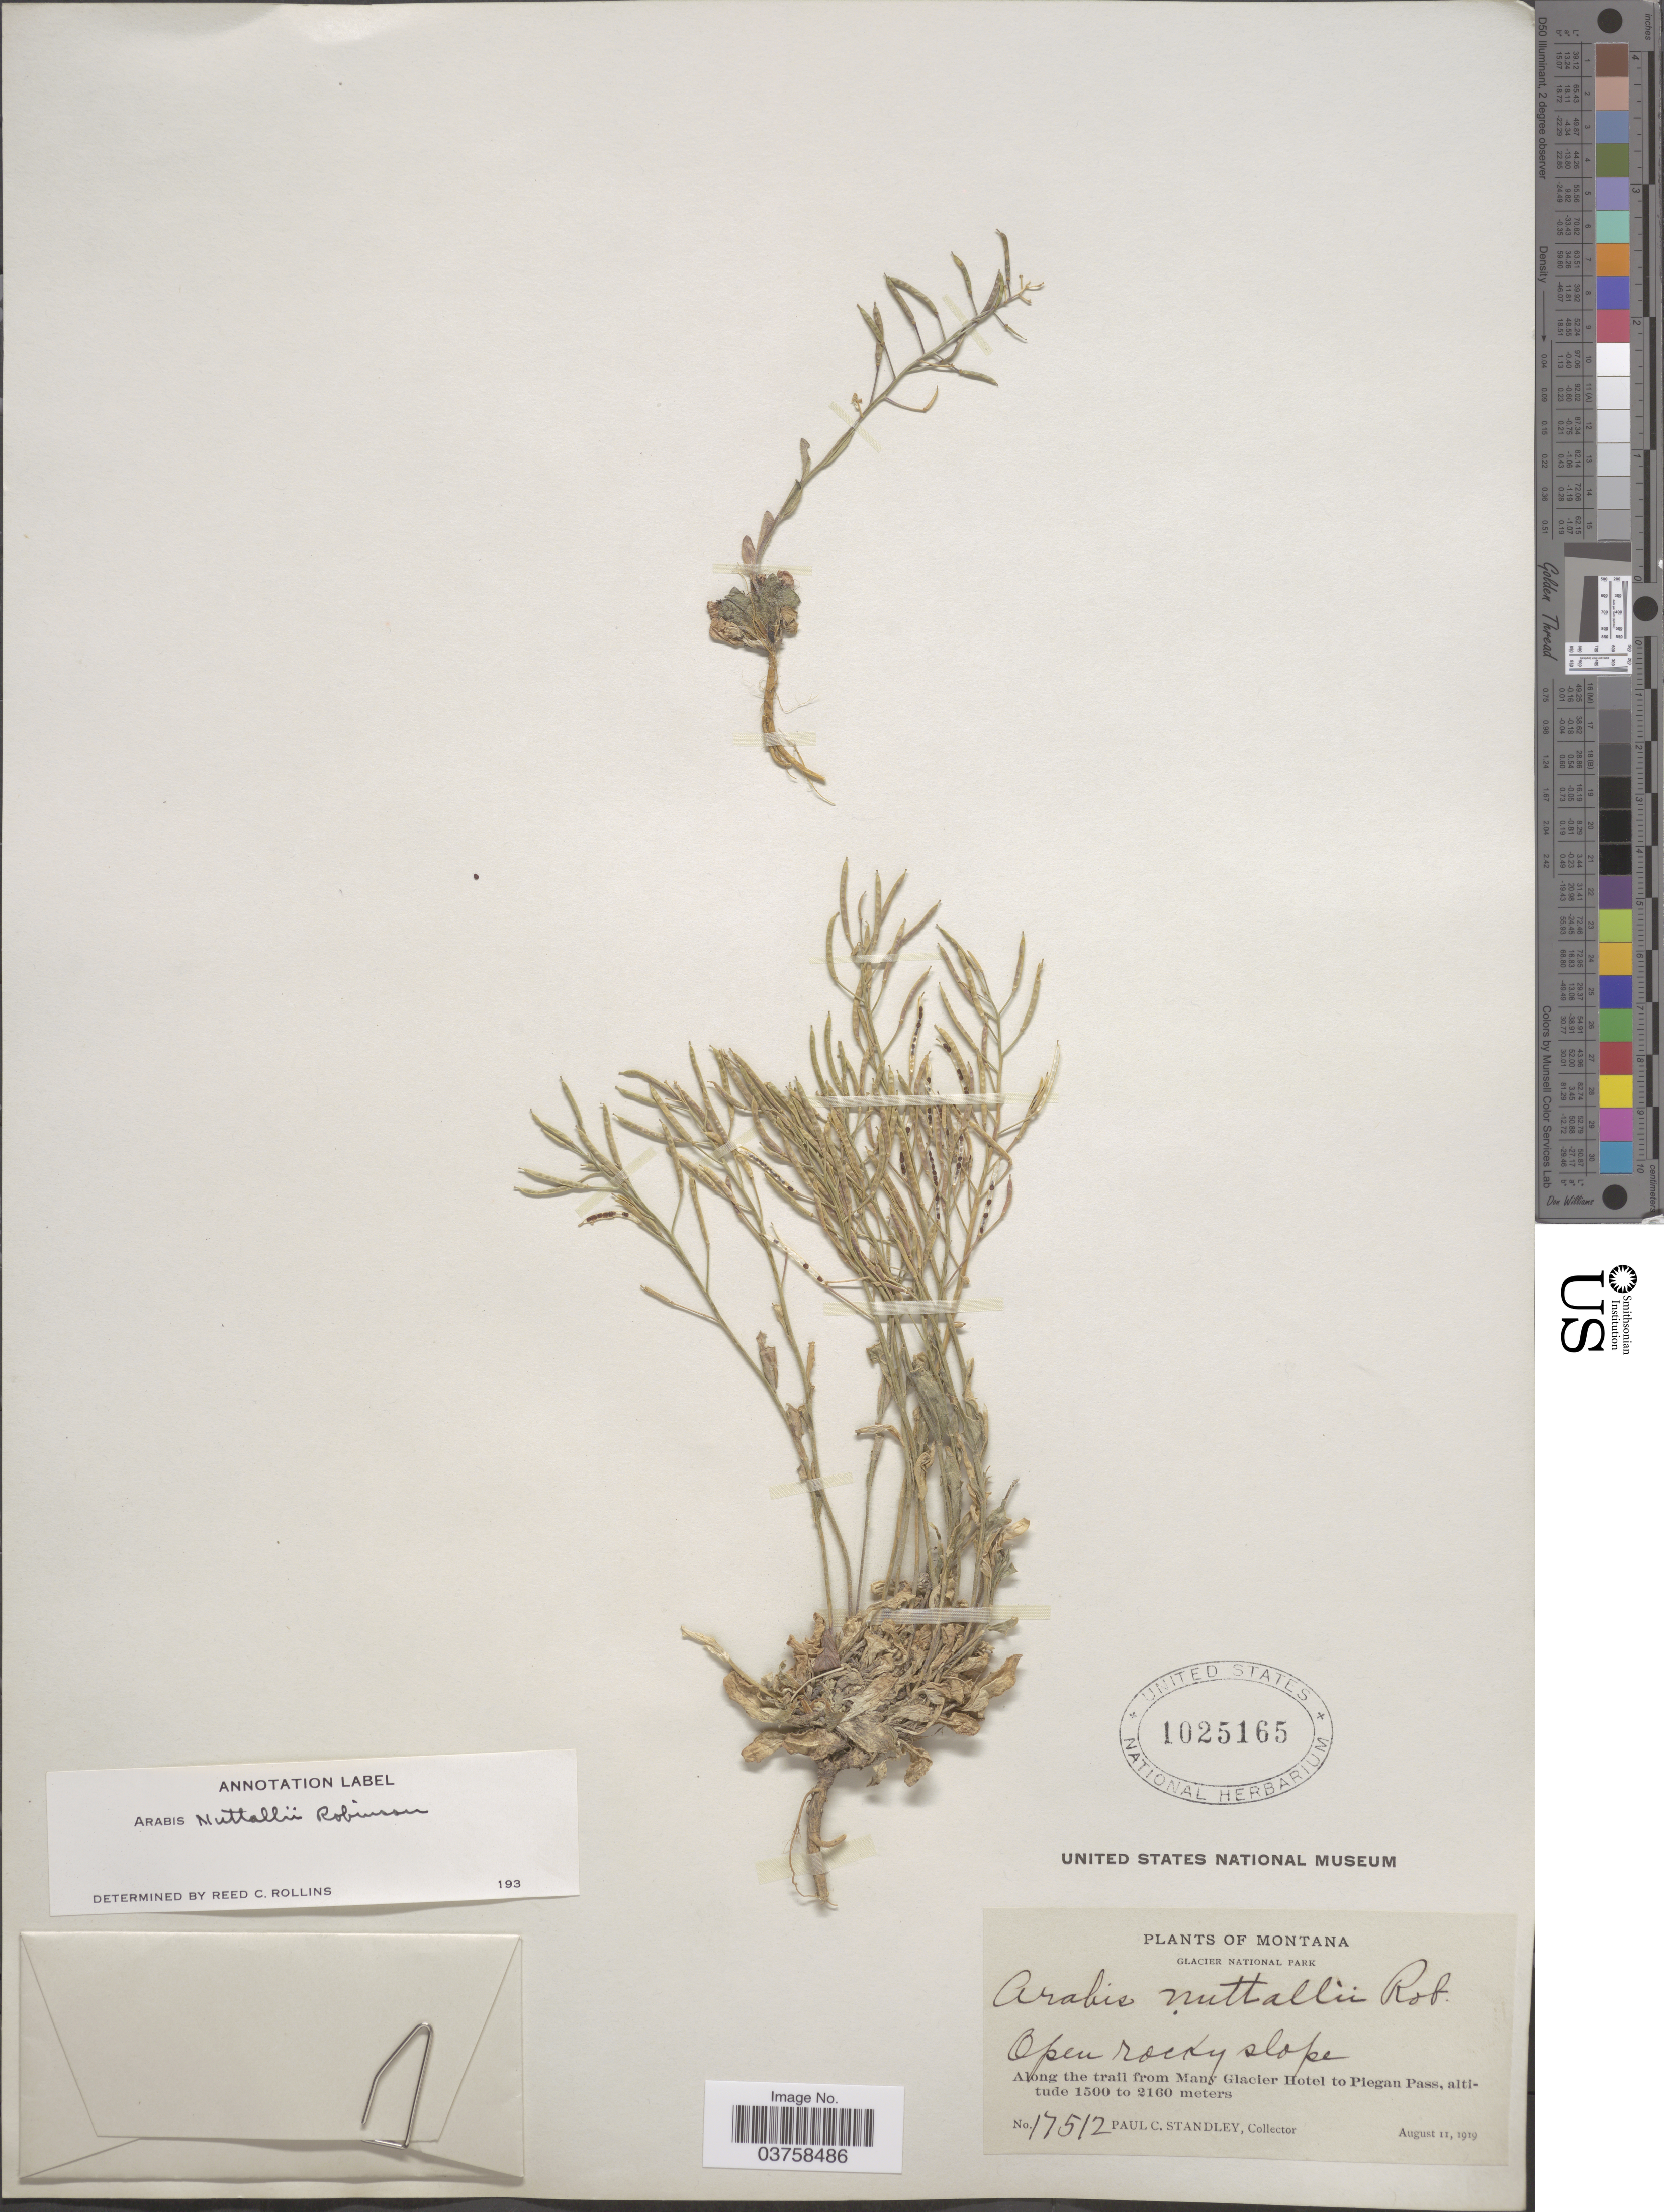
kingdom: Plantae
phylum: Tracheophyta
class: Magnoliopsida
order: Brassicales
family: Brassicaceae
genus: Arabis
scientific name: Arabis nuttallii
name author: B.L. Rob.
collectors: P. C. Standley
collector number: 17512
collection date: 1919-08-11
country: United States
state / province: Montana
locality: Glacier National Park. Along the trail from Many Glacier Hotel to Piegan Pass.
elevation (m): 1500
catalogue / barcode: US 1025165